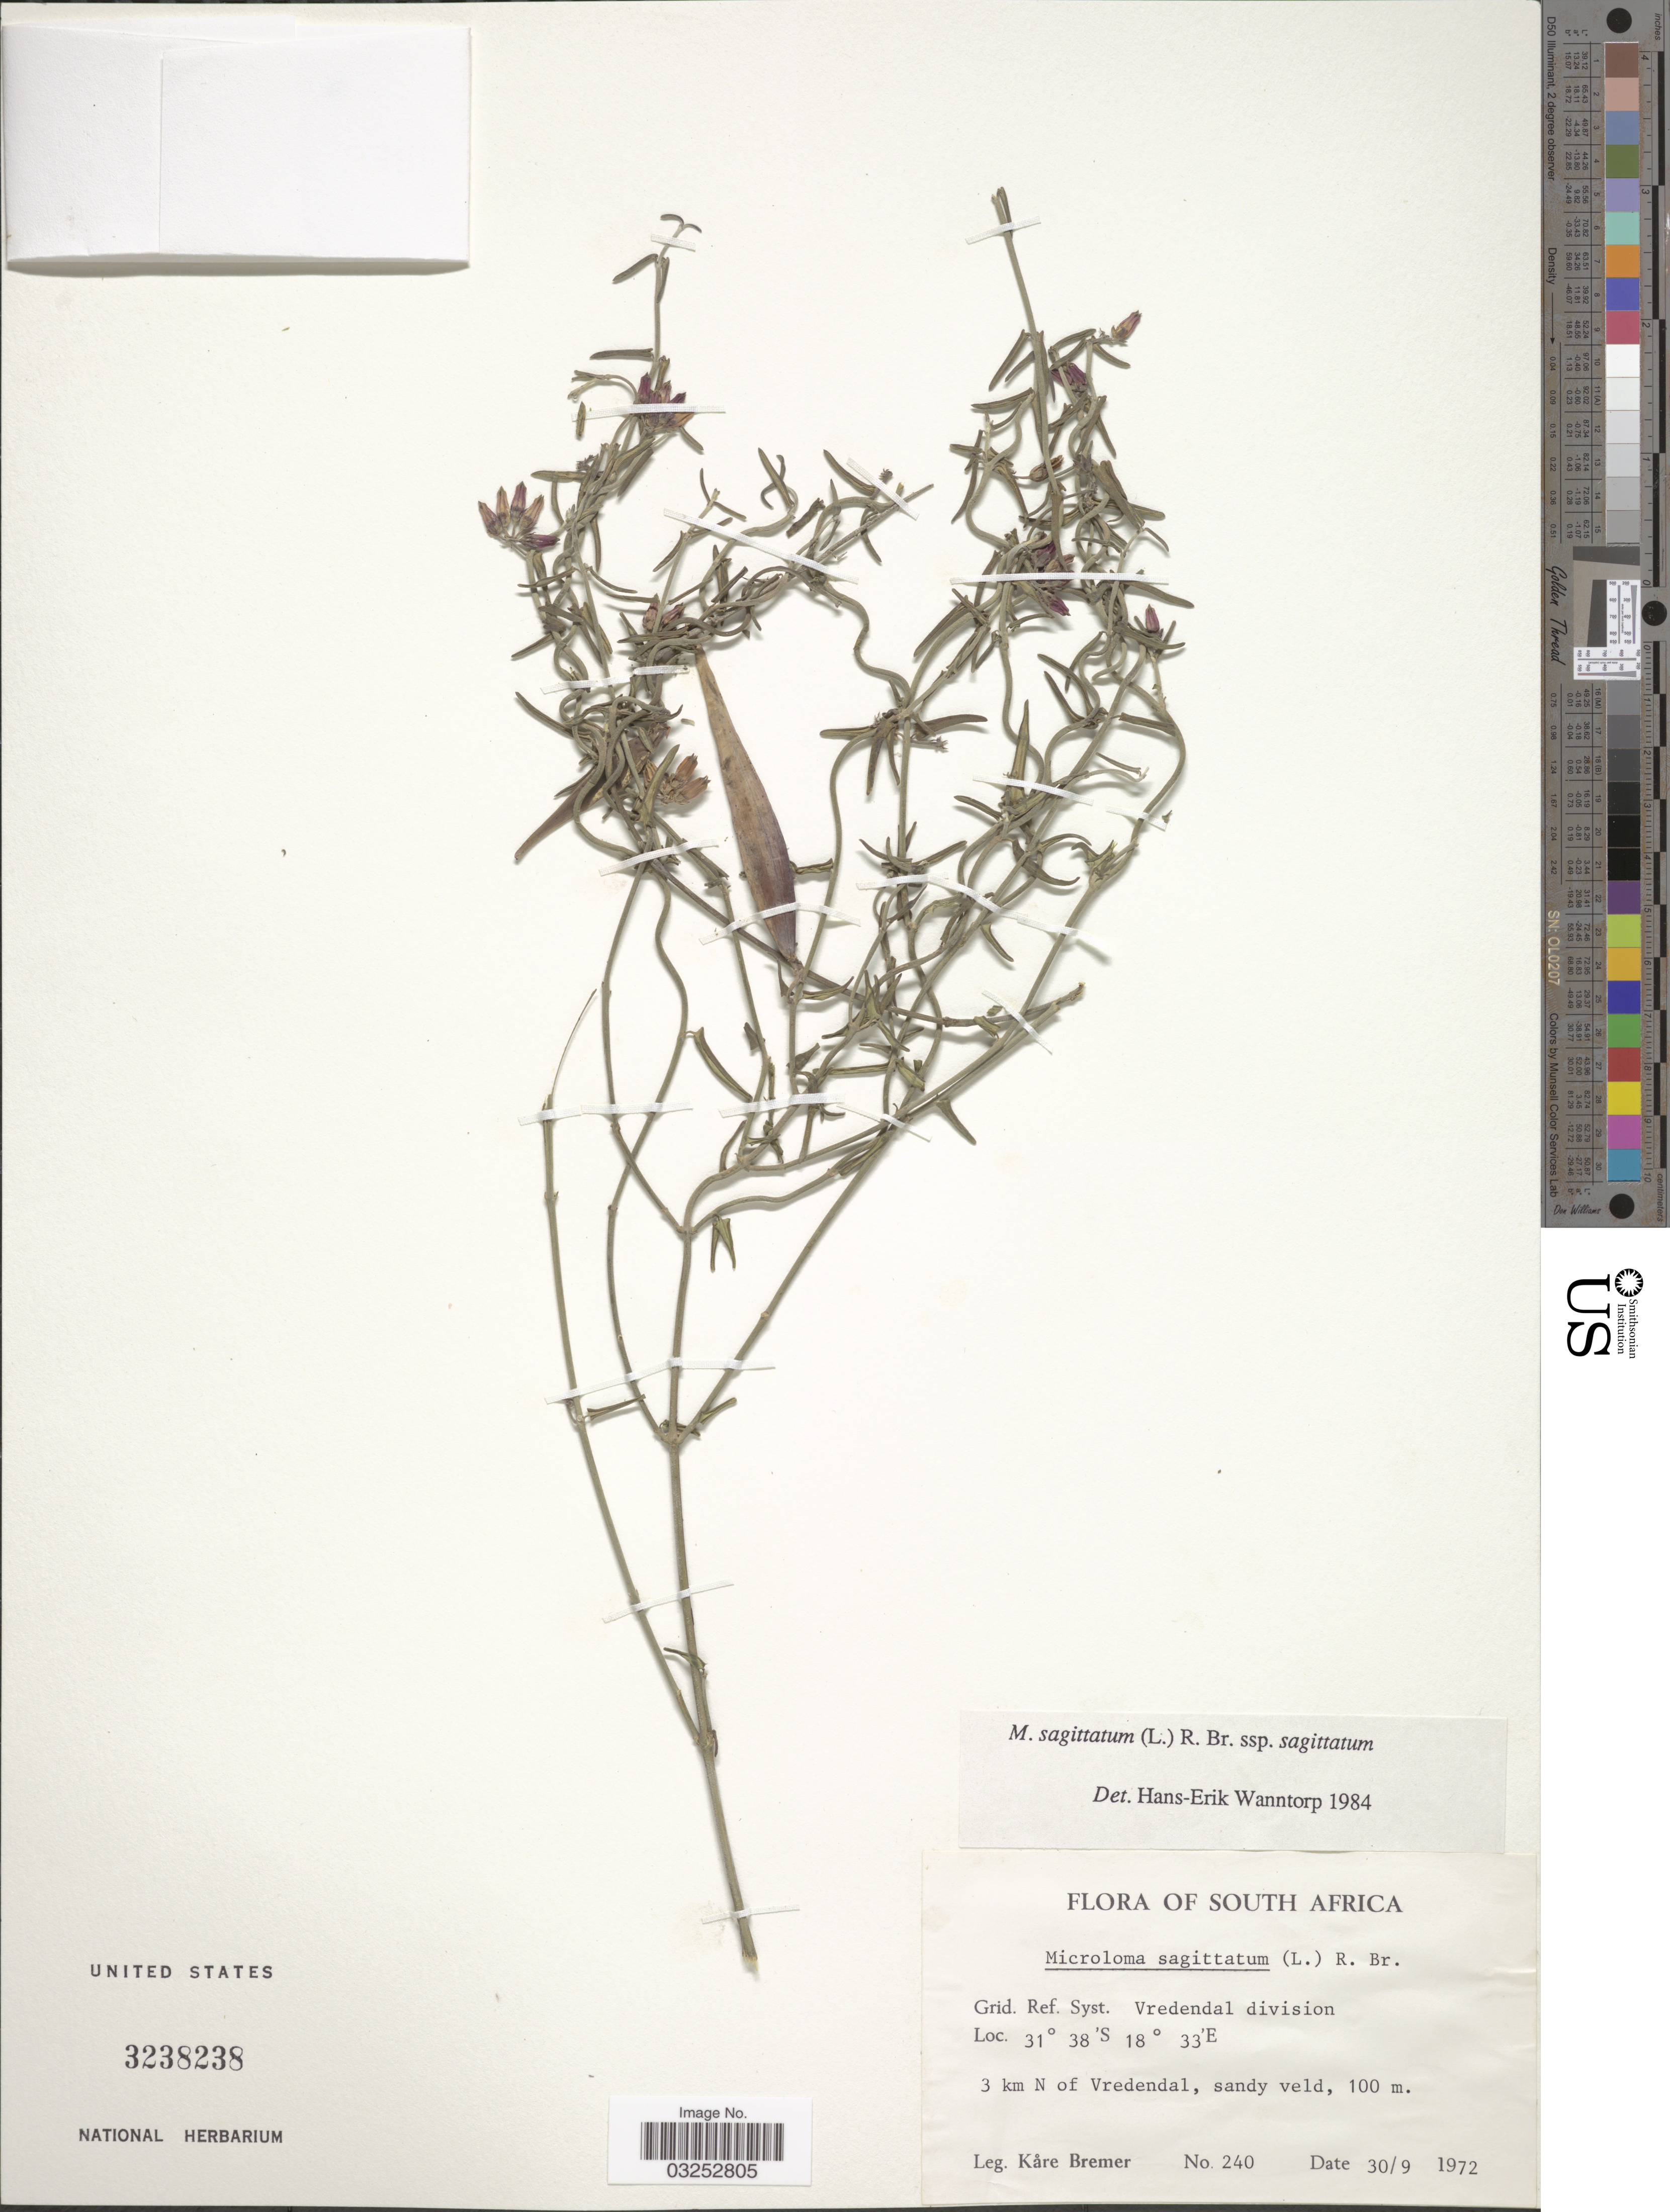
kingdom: Plantae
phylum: Tracheophyta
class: Magnoliopsida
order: Gentianales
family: Apocynaceae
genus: Microloma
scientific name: Microloma sagittatum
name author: (L.) R. Br.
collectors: K. Bremer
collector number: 240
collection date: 1972-09-30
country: South Africa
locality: Grid. Ref. Syst. Vredendal division, 3 km N of Vredendal, sandy veld.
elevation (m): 100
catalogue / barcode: US 3238238